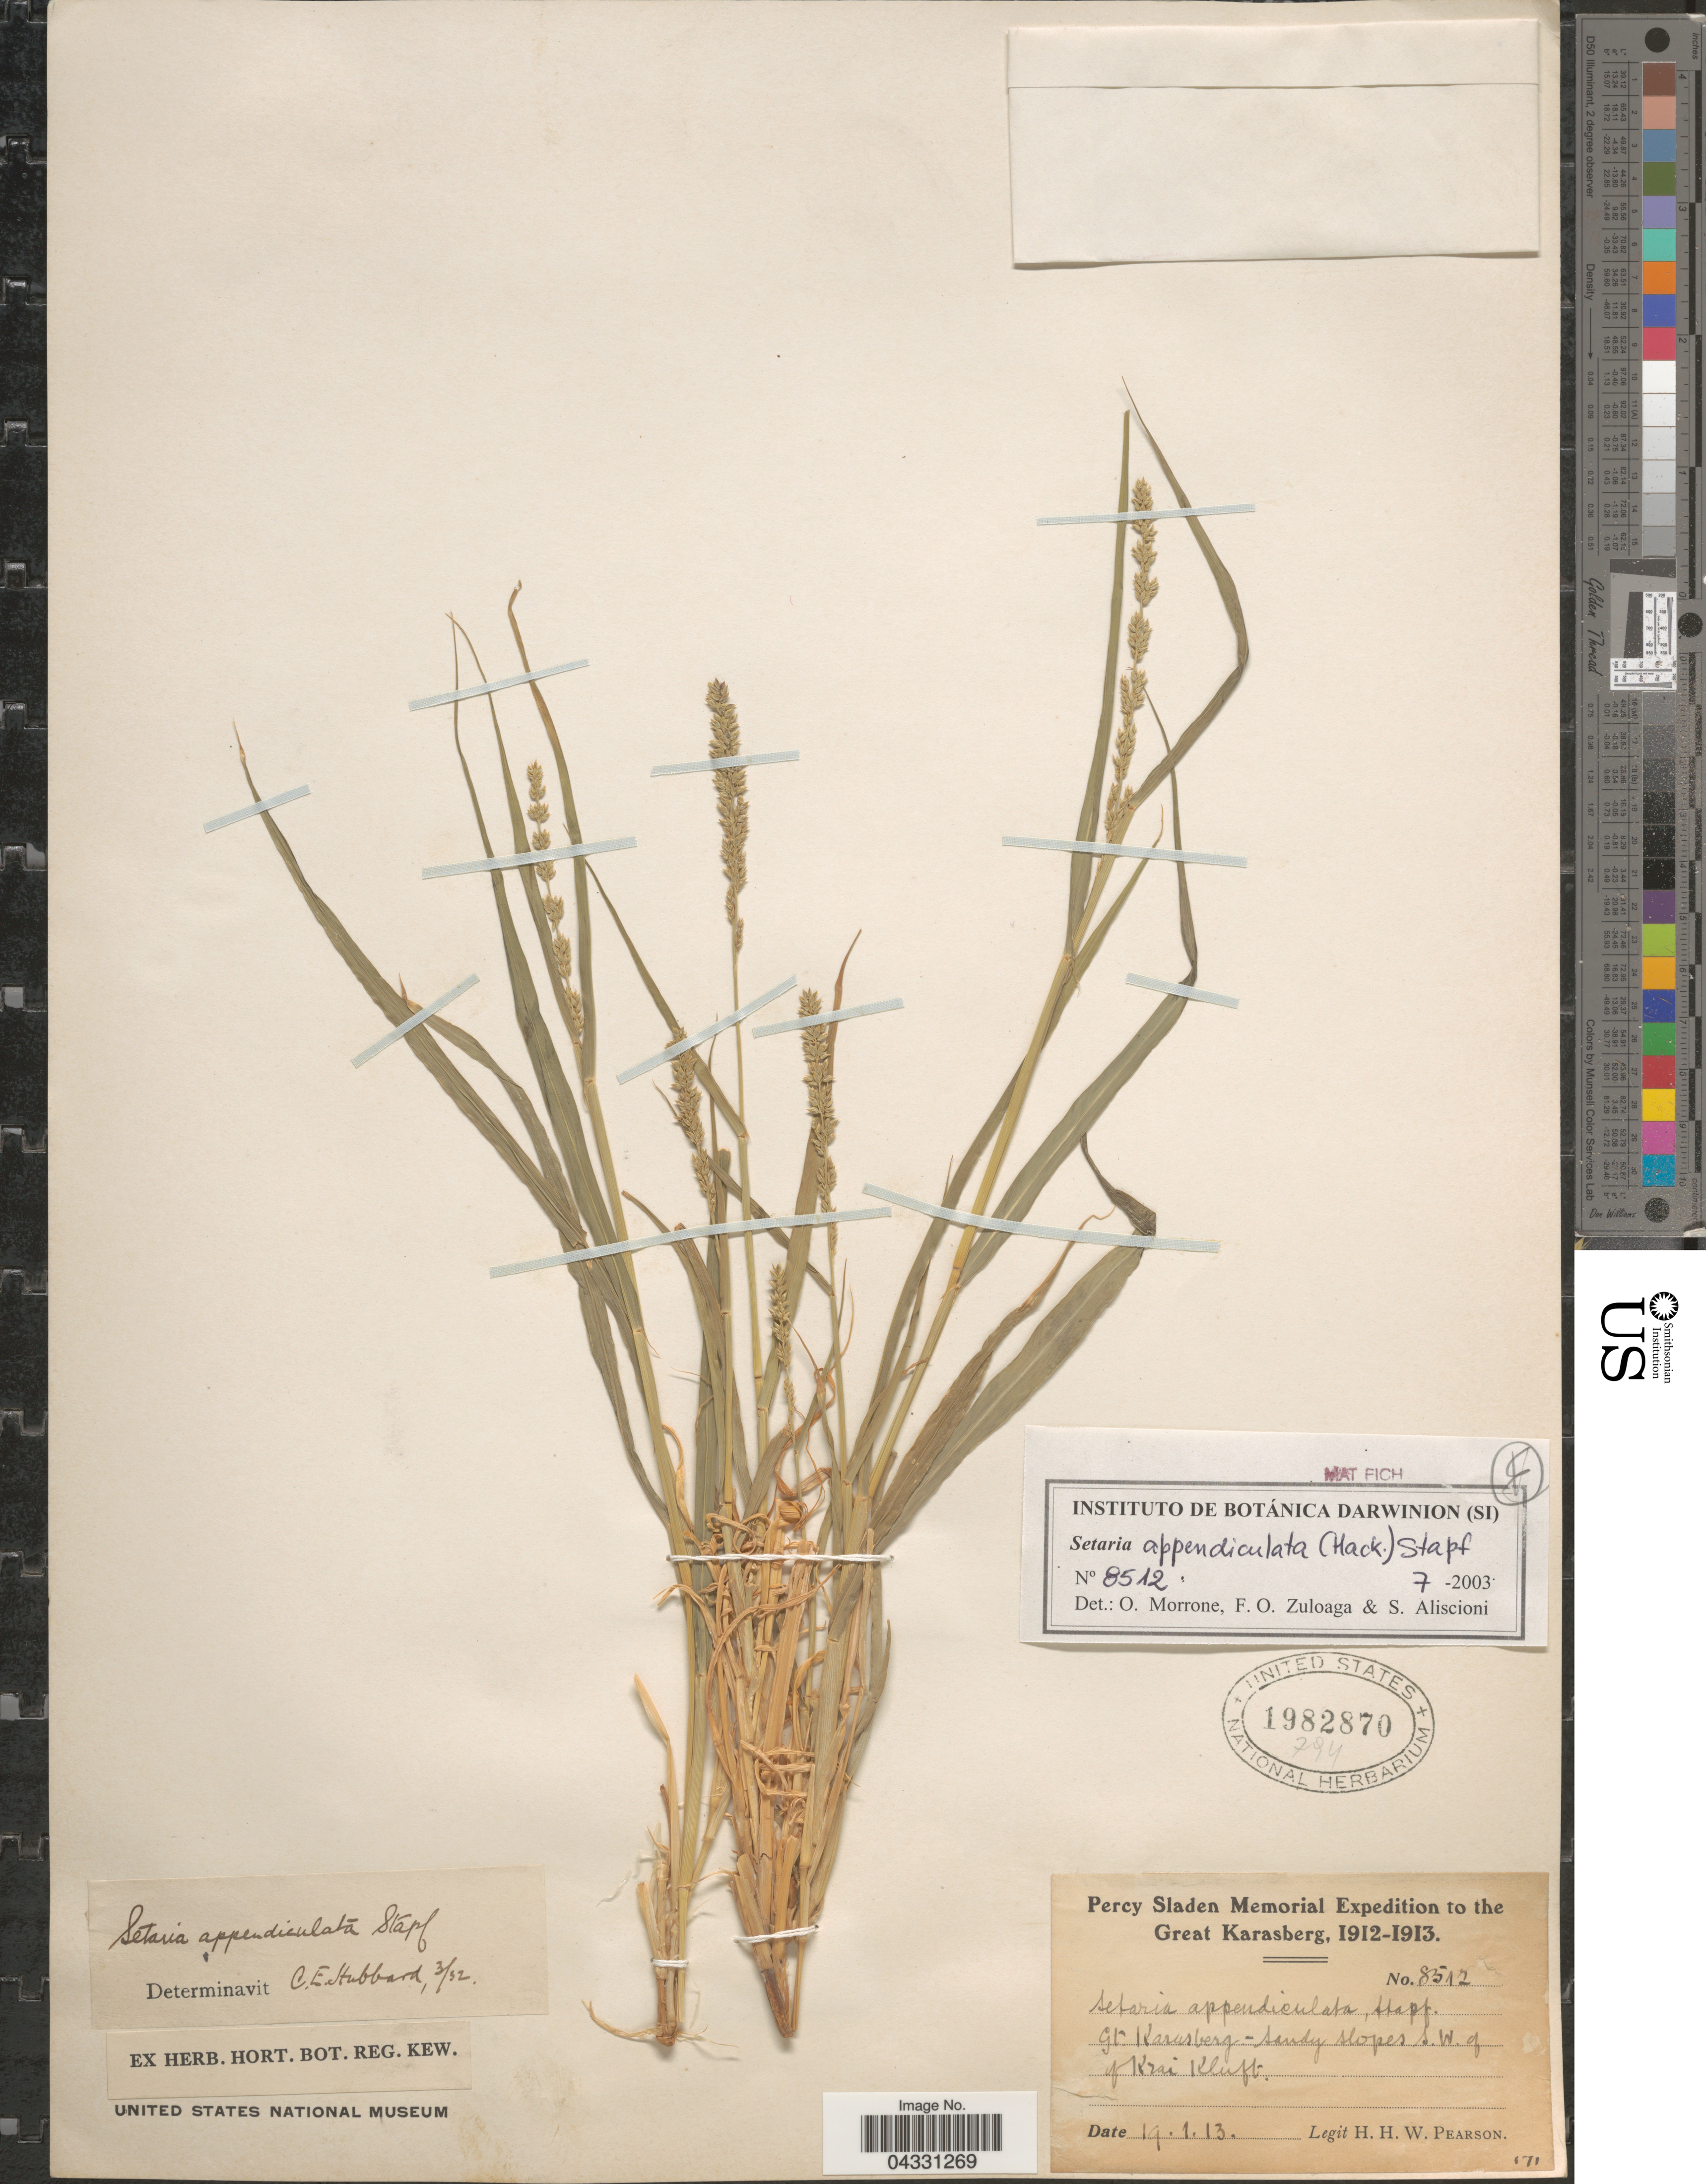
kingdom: Plantae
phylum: Tracheophyta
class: Liliopsida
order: Poales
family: Poaceae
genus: Setaria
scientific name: Setaria appendiculata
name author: (Hack.) Stapf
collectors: H. H. W. Pearson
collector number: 8512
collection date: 1913-01-19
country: Namibia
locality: Percy Sladen Memorial Expedition to the Great Karasberg, 1912-1913. Gt. Karasberg - Sandy slopes S.W. of of Krai Kluft.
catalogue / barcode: US 1982870